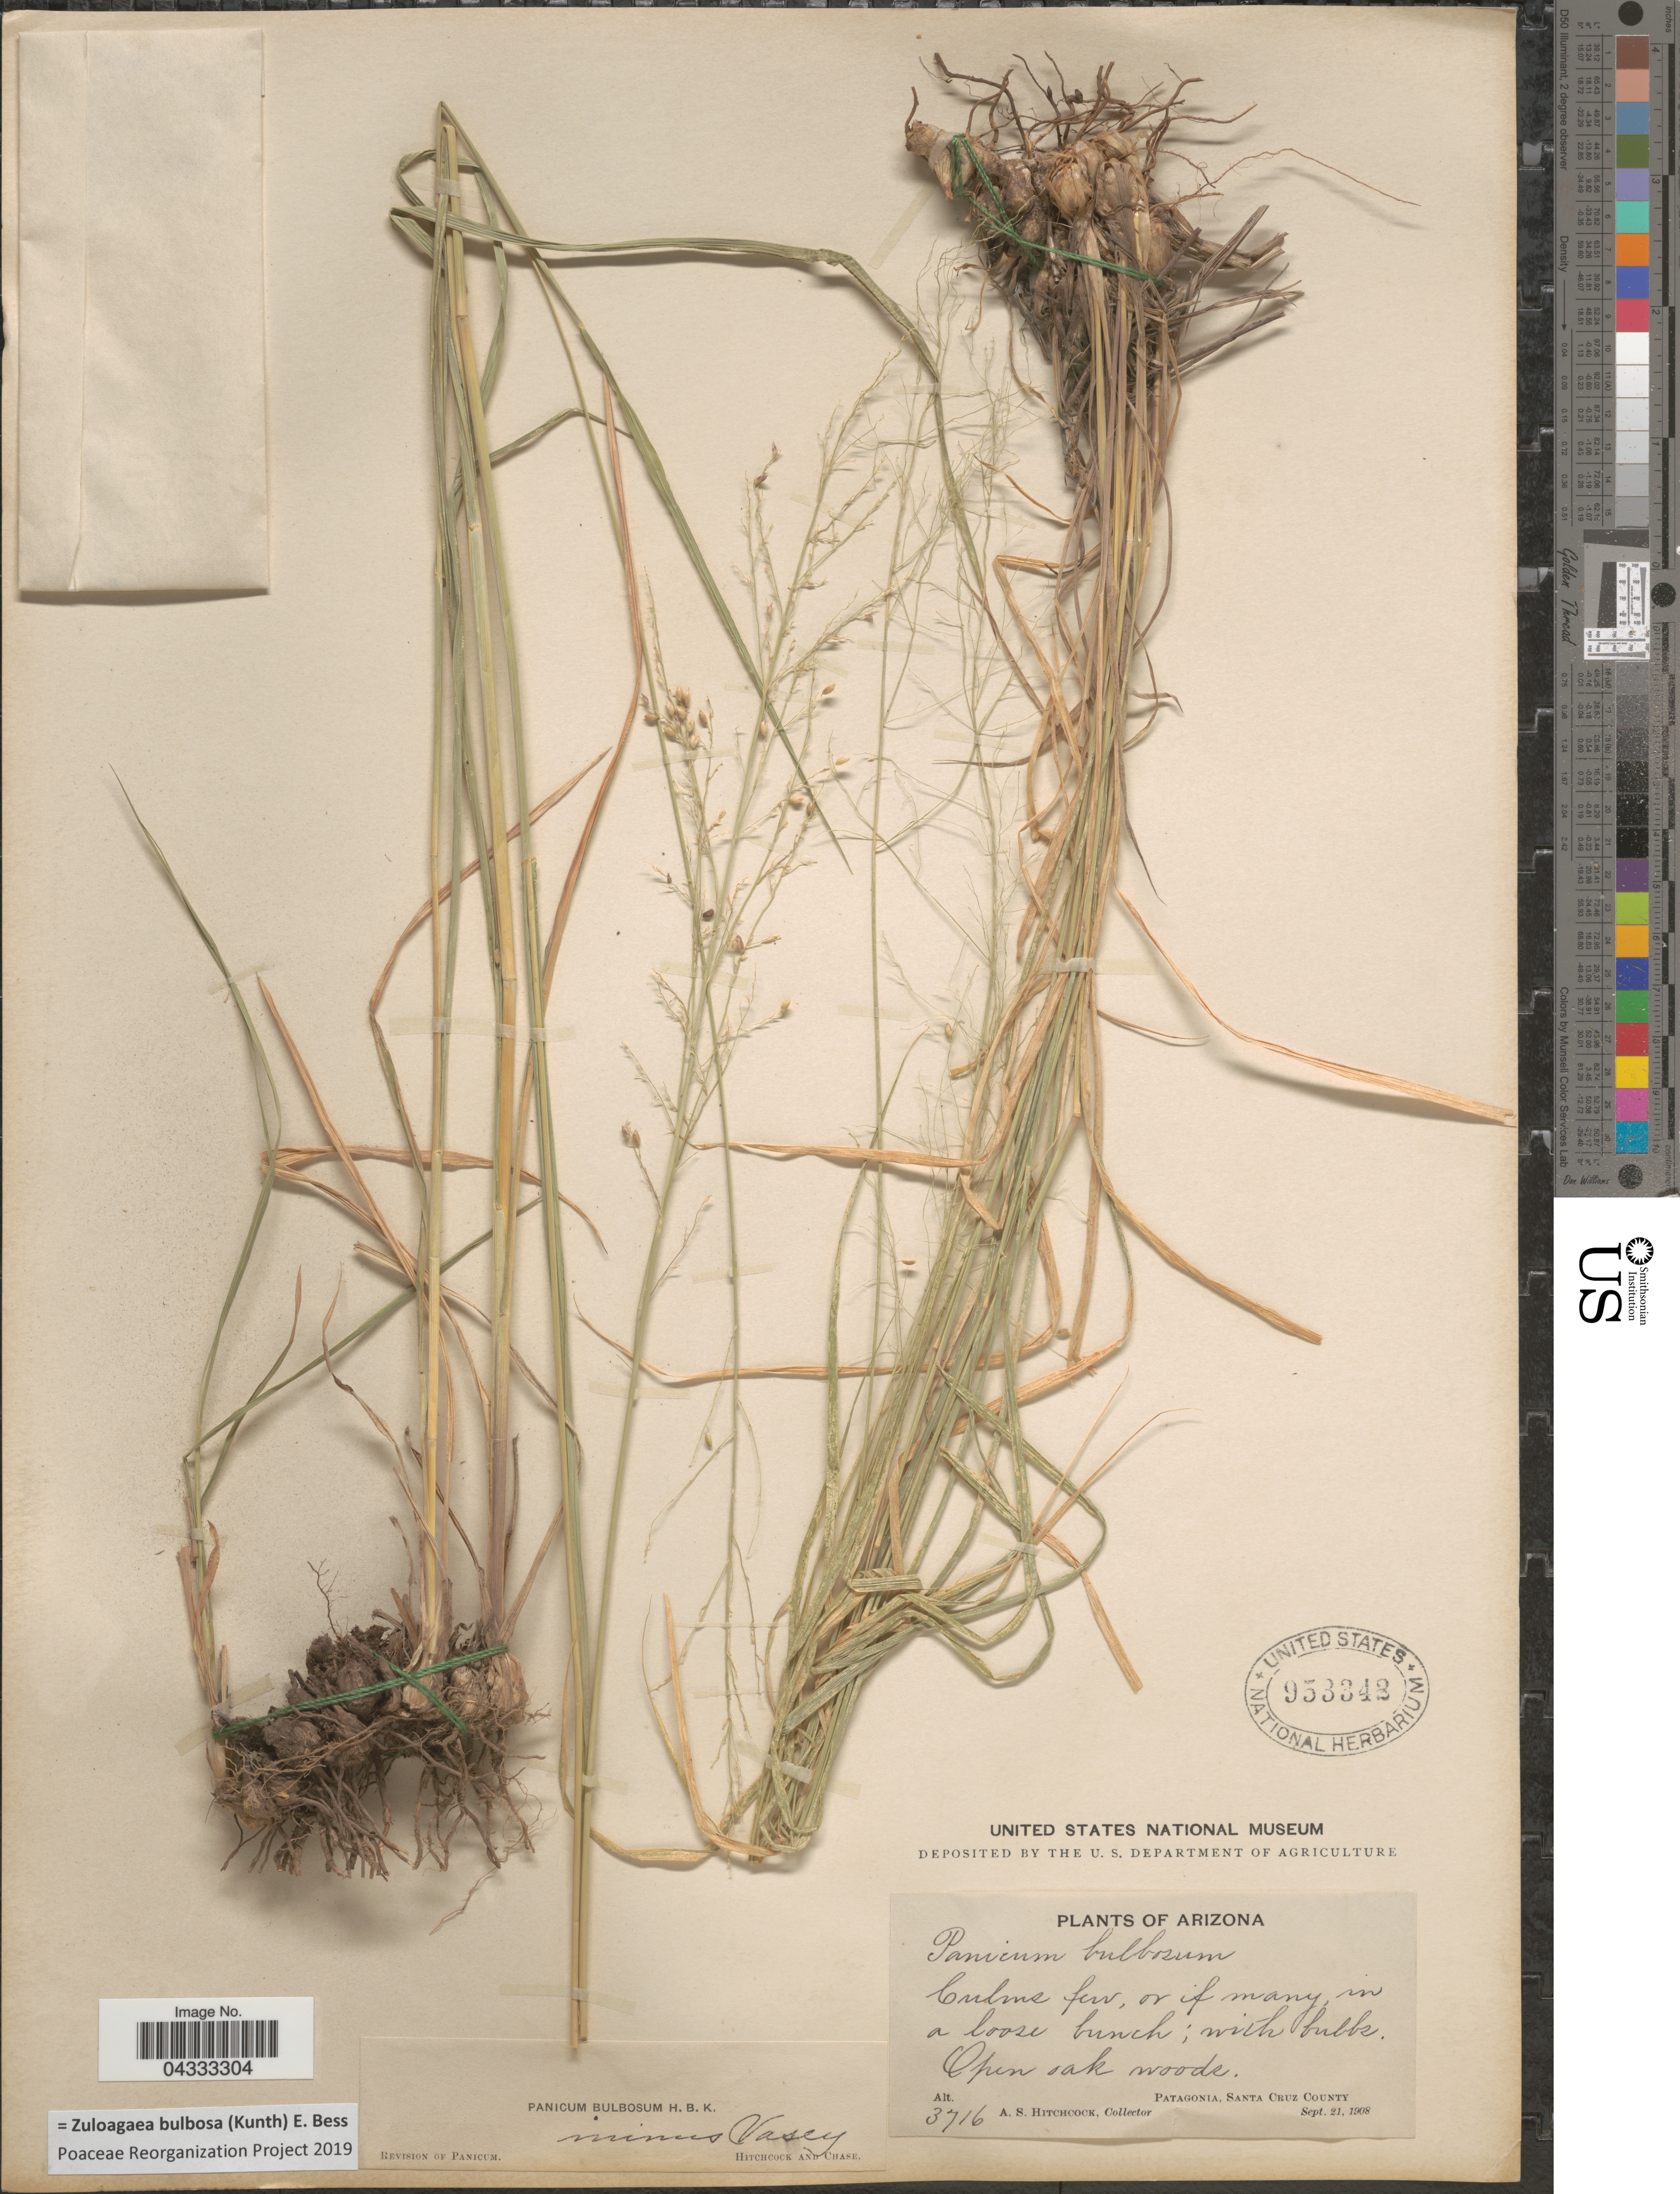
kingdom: Plantae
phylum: Tracheophyta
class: Liliopsida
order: Poales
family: Poaceae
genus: Zuloagaea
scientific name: Zuloagaea bulbosa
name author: (Kunth) E. Bess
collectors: A. S. Hitchcock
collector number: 3716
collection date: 1908-09-21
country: United States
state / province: Arizona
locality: Open oak woods. Patagonia, Santa Cruz County.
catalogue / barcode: US 953342